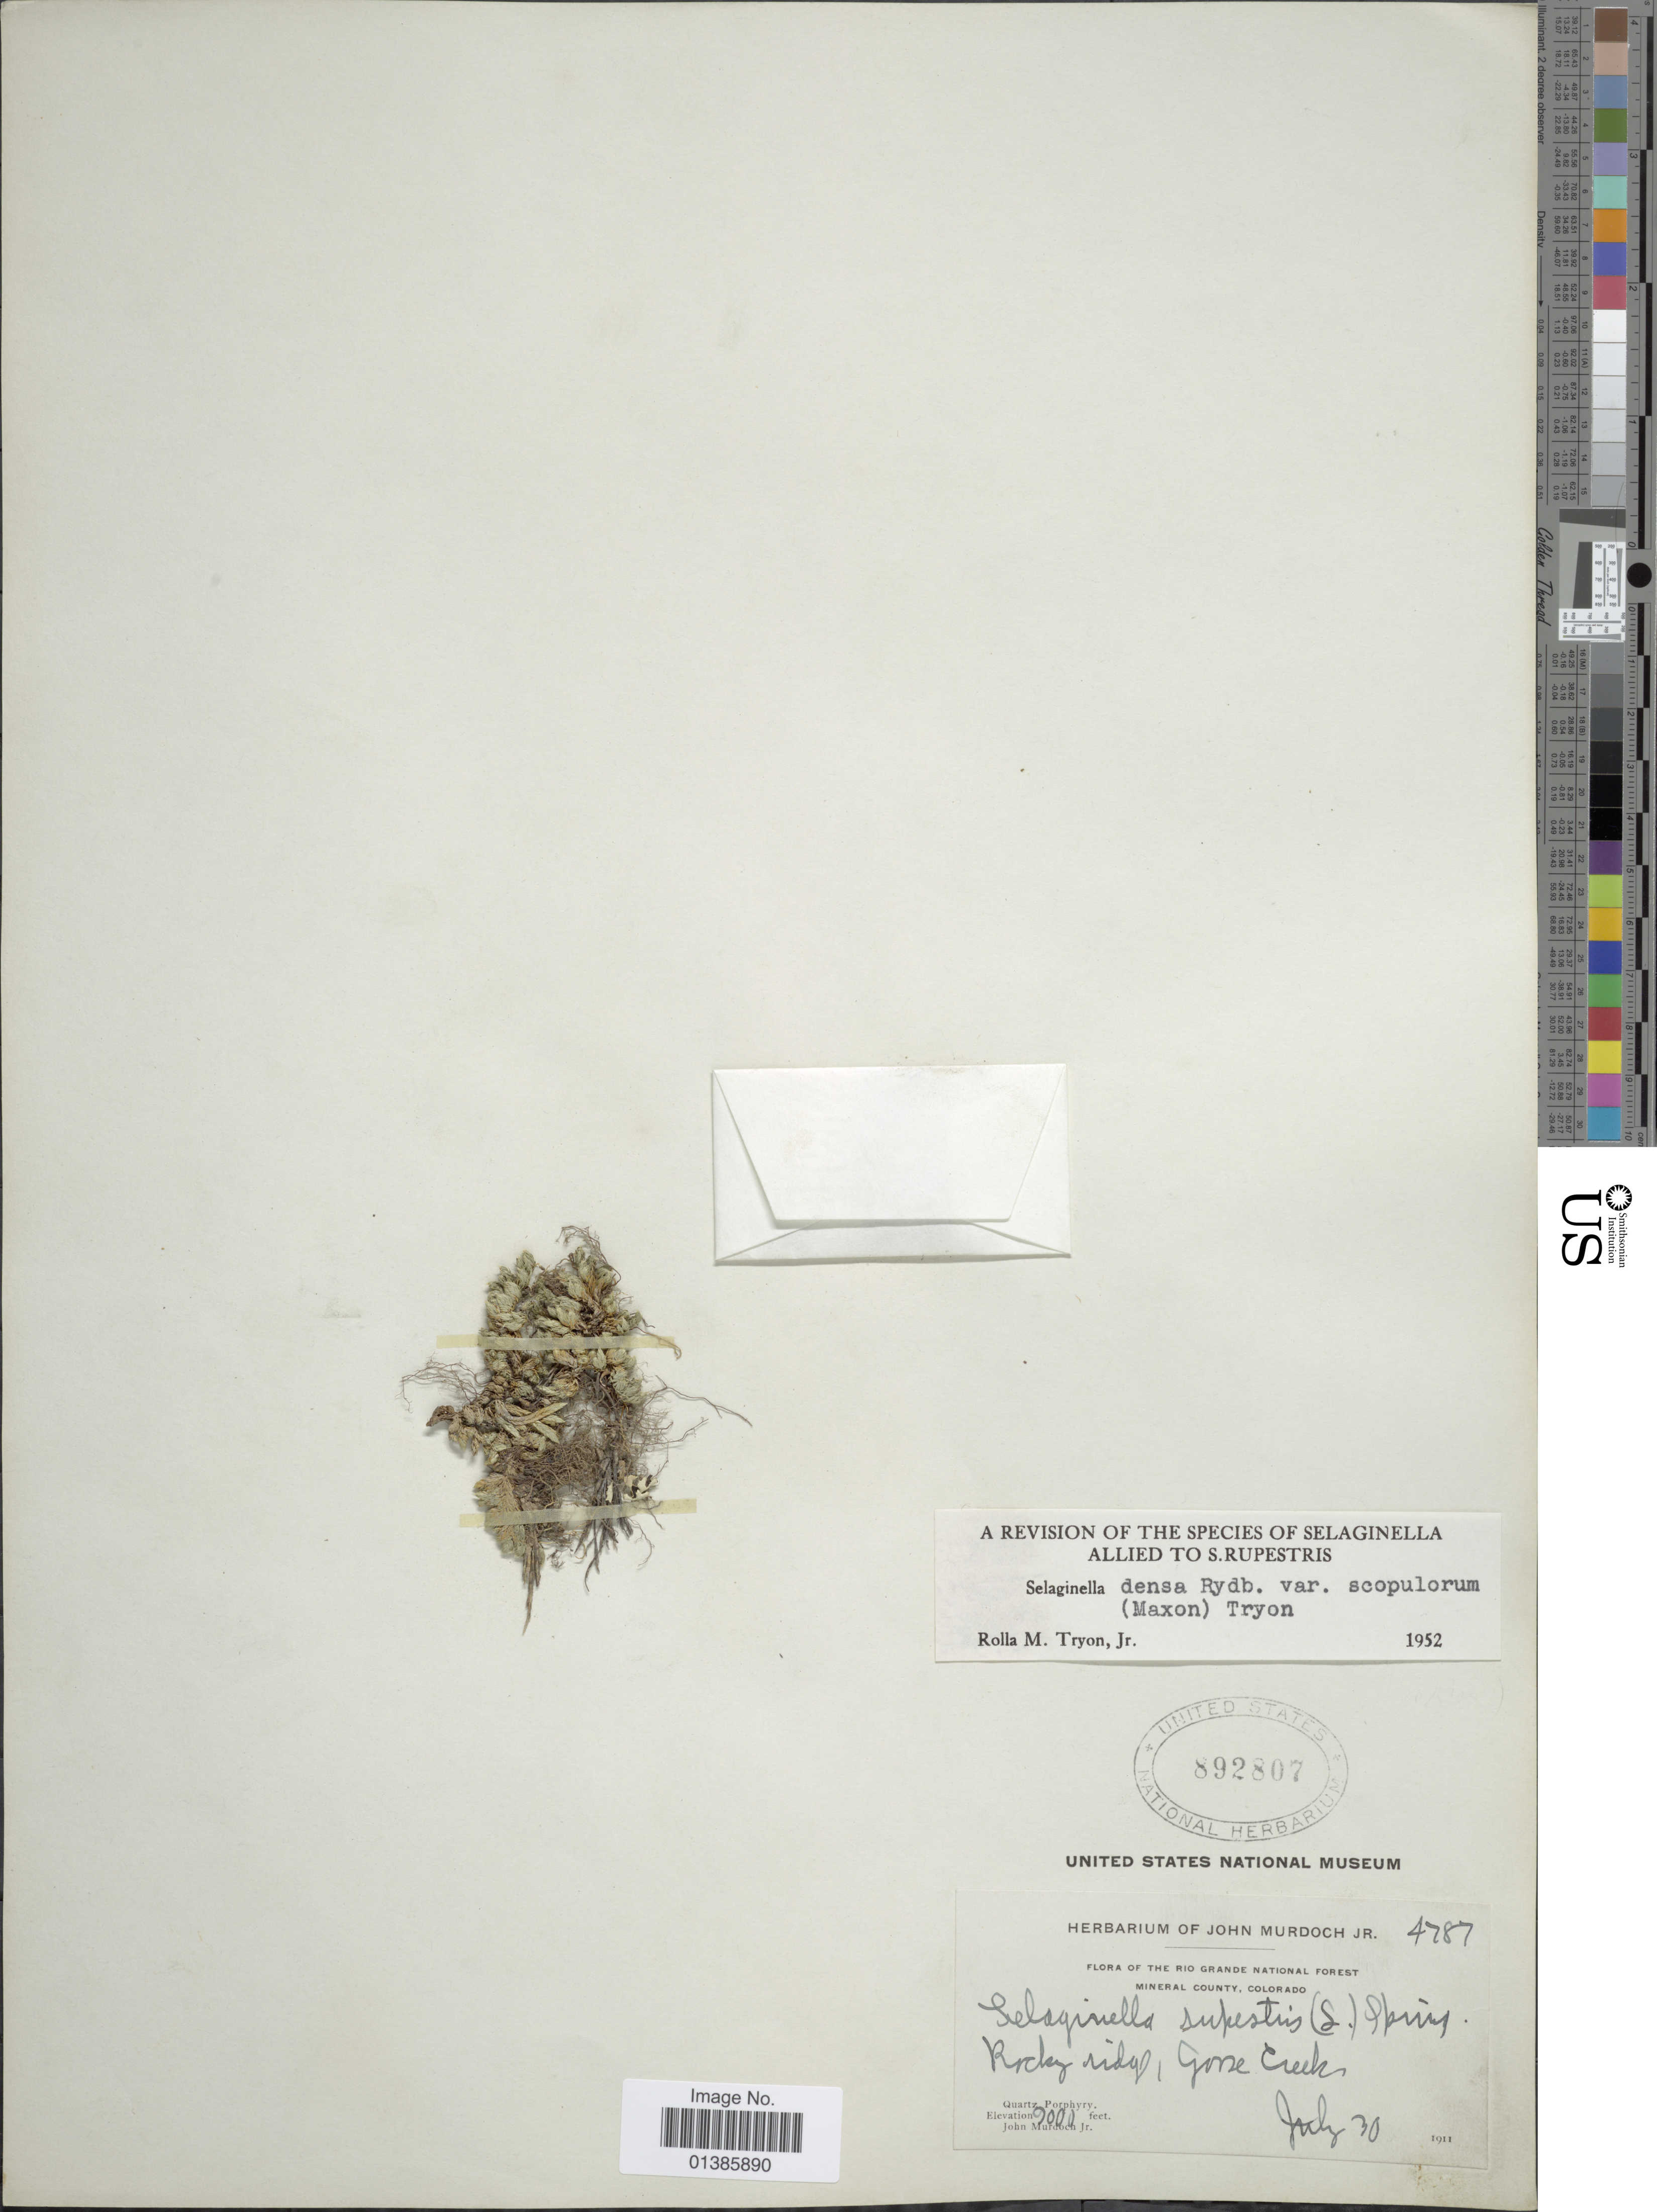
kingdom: Plantae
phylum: Tracheophyta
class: Lycopodiopsida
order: Selaginellales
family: Selaginellaceae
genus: Selaginella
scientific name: Selaginella densa var. scopulorum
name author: (Maxon) R.M. Tryon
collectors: J. Murdoch Jr.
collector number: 4787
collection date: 1911-07-30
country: United States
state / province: Colorado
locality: Rio Grande National Forest. Mineral County. Rocky ridge, Goose Creeks.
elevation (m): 2743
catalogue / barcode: US 892807